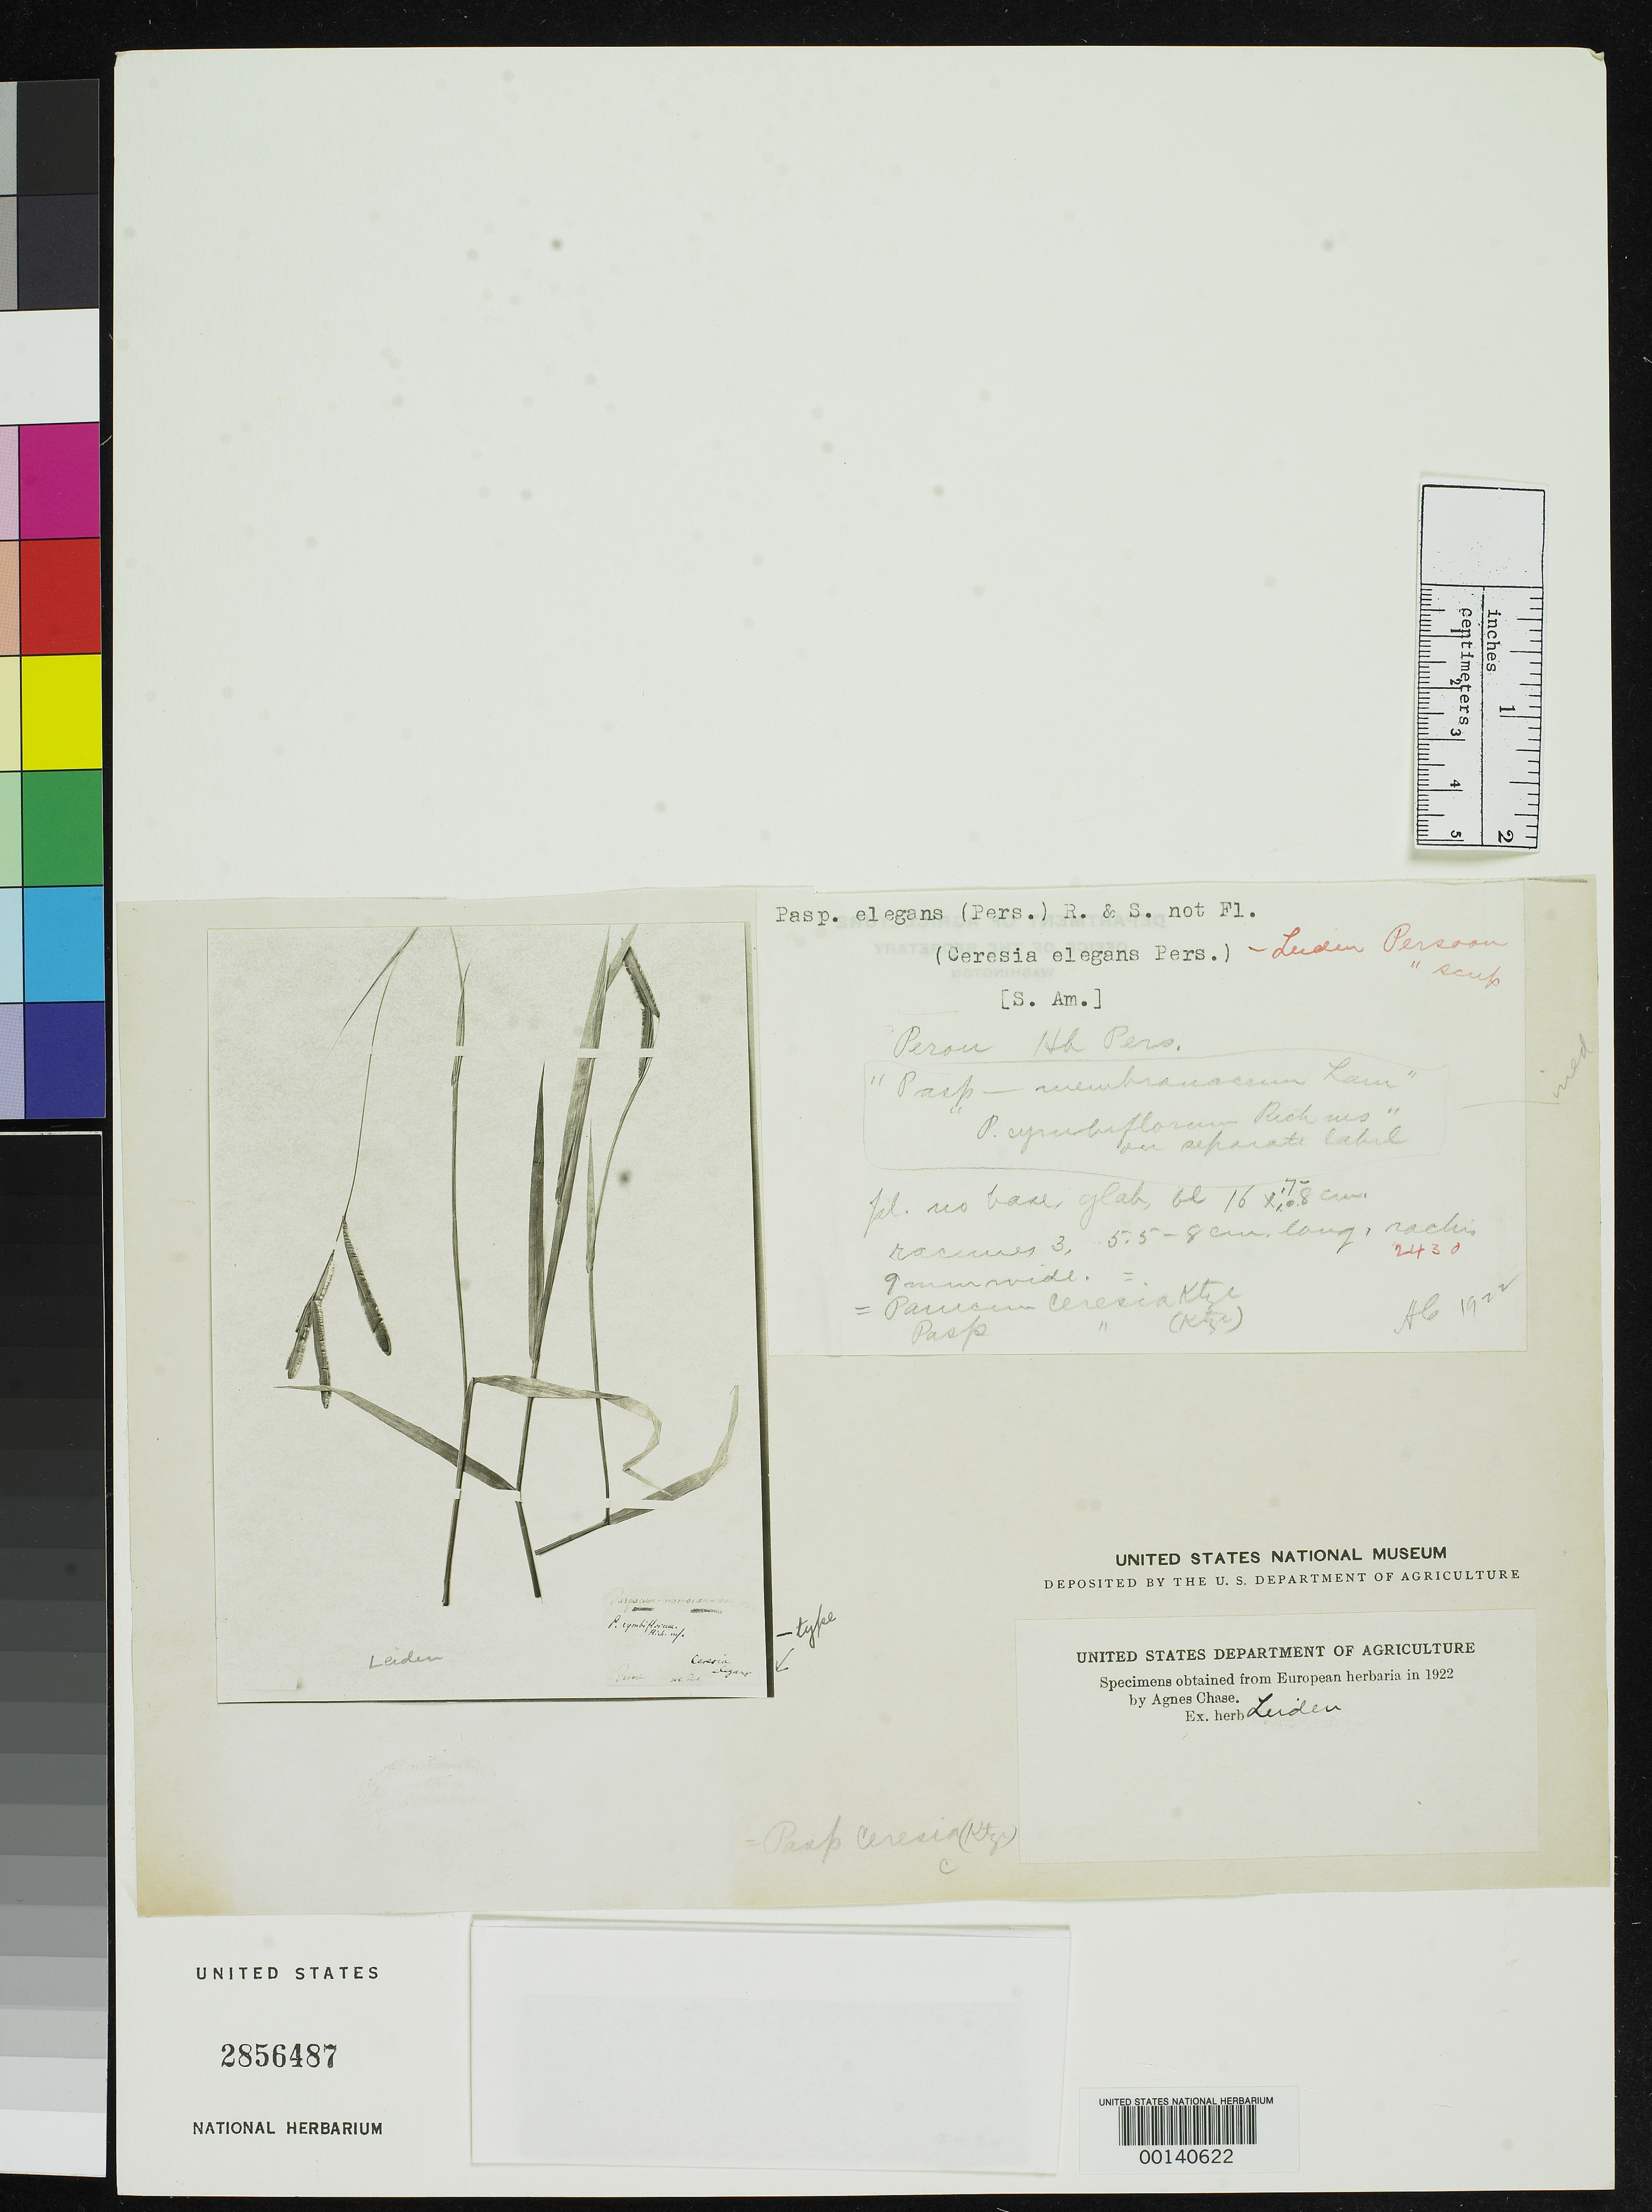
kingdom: Plantae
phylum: Tracheophyta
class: Liliopsida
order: Poales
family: Poaceae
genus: Paspalum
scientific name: Paspalum membranaceum Lam., nom. illeg.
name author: Lam.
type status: Possible Type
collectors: Persoon, C.H. (herbarium)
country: Peru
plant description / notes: Photograph and fragmentary material of type specimen ex herb. Persoon (Leiden).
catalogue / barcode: US 2856487